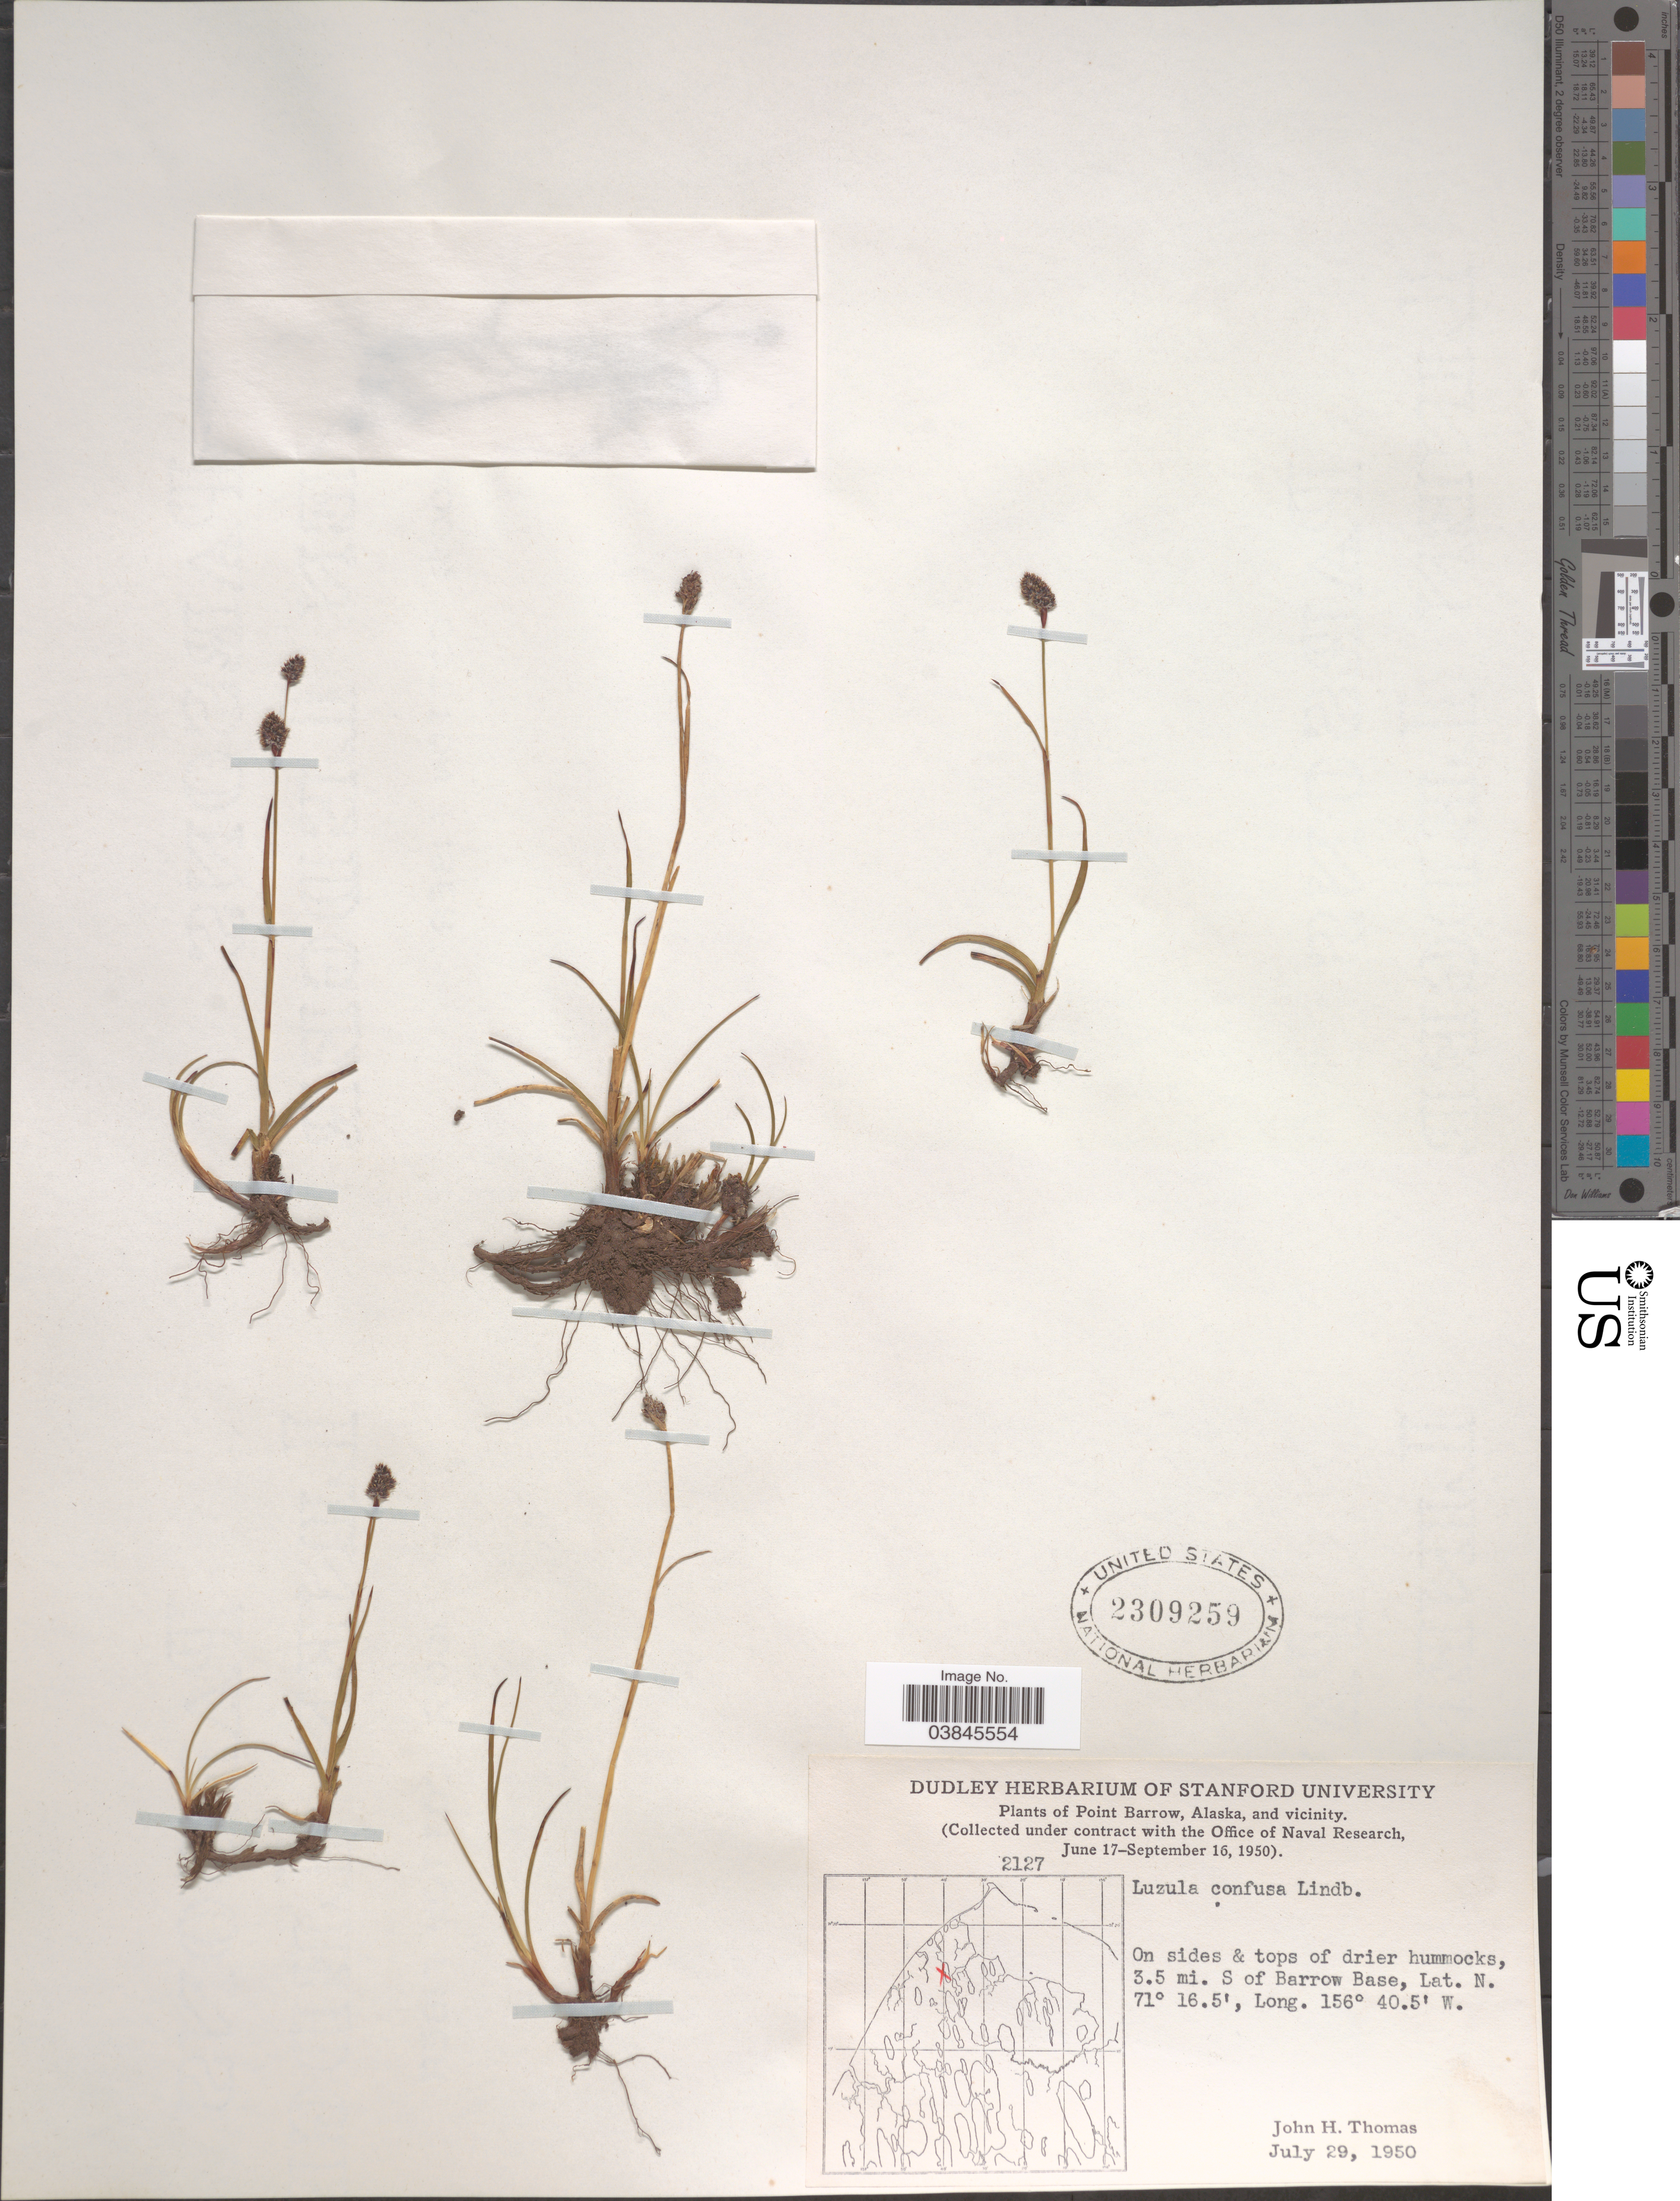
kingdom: Plantae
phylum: Tracheophyta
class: Liliopsida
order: Poales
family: Juncaceae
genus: Luzula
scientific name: Luzula confusa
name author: Lindeb.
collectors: J. H. Thomas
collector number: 2127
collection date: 1950-07-29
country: United States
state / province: Alaska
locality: Point Barrow, and vicinity. On sides & tops of drier hummocks, 3.5 mi. S of Barrow Base.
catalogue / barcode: US 2309259